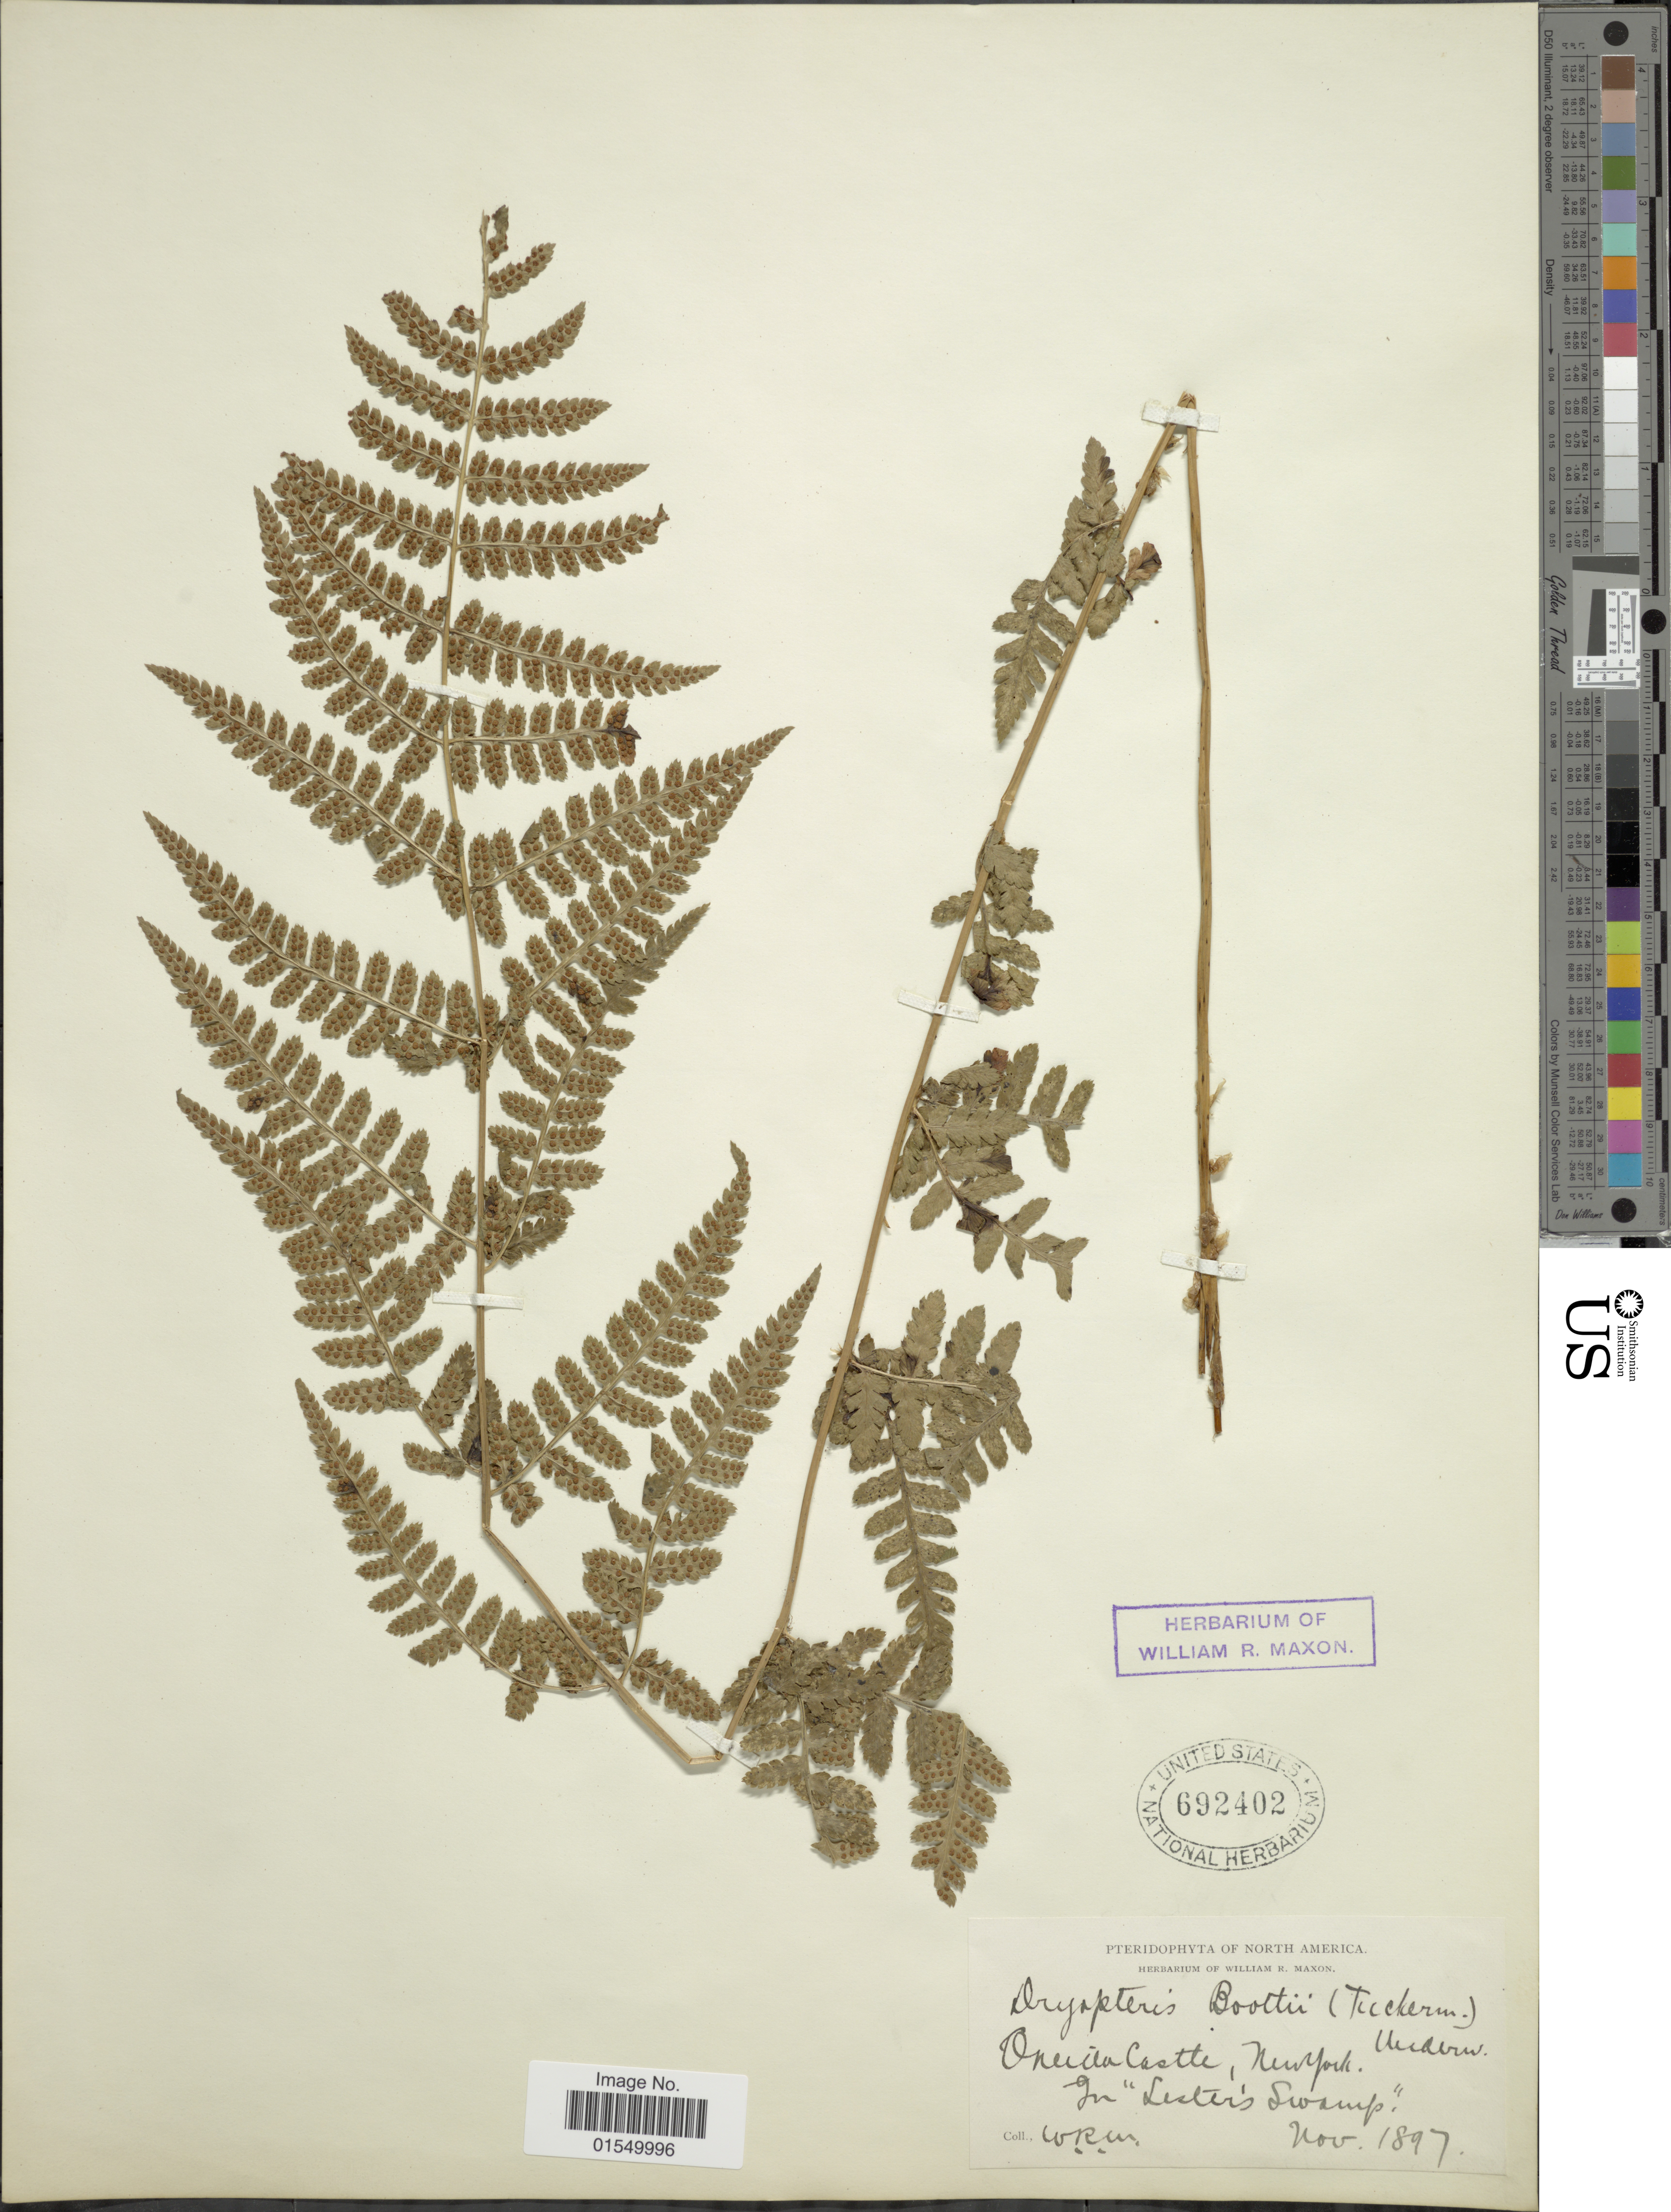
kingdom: Plantae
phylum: Tracheophyta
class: Polypodiopsida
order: Polypodiales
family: Dryopteridaceae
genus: Dryopteris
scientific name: Dryopteris x boottii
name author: Underw.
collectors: W. R. Maxon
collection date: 1897-11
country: United States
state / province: New York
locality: Oneida Castle, New York, in Lester's Swamp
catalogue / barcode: US 692402